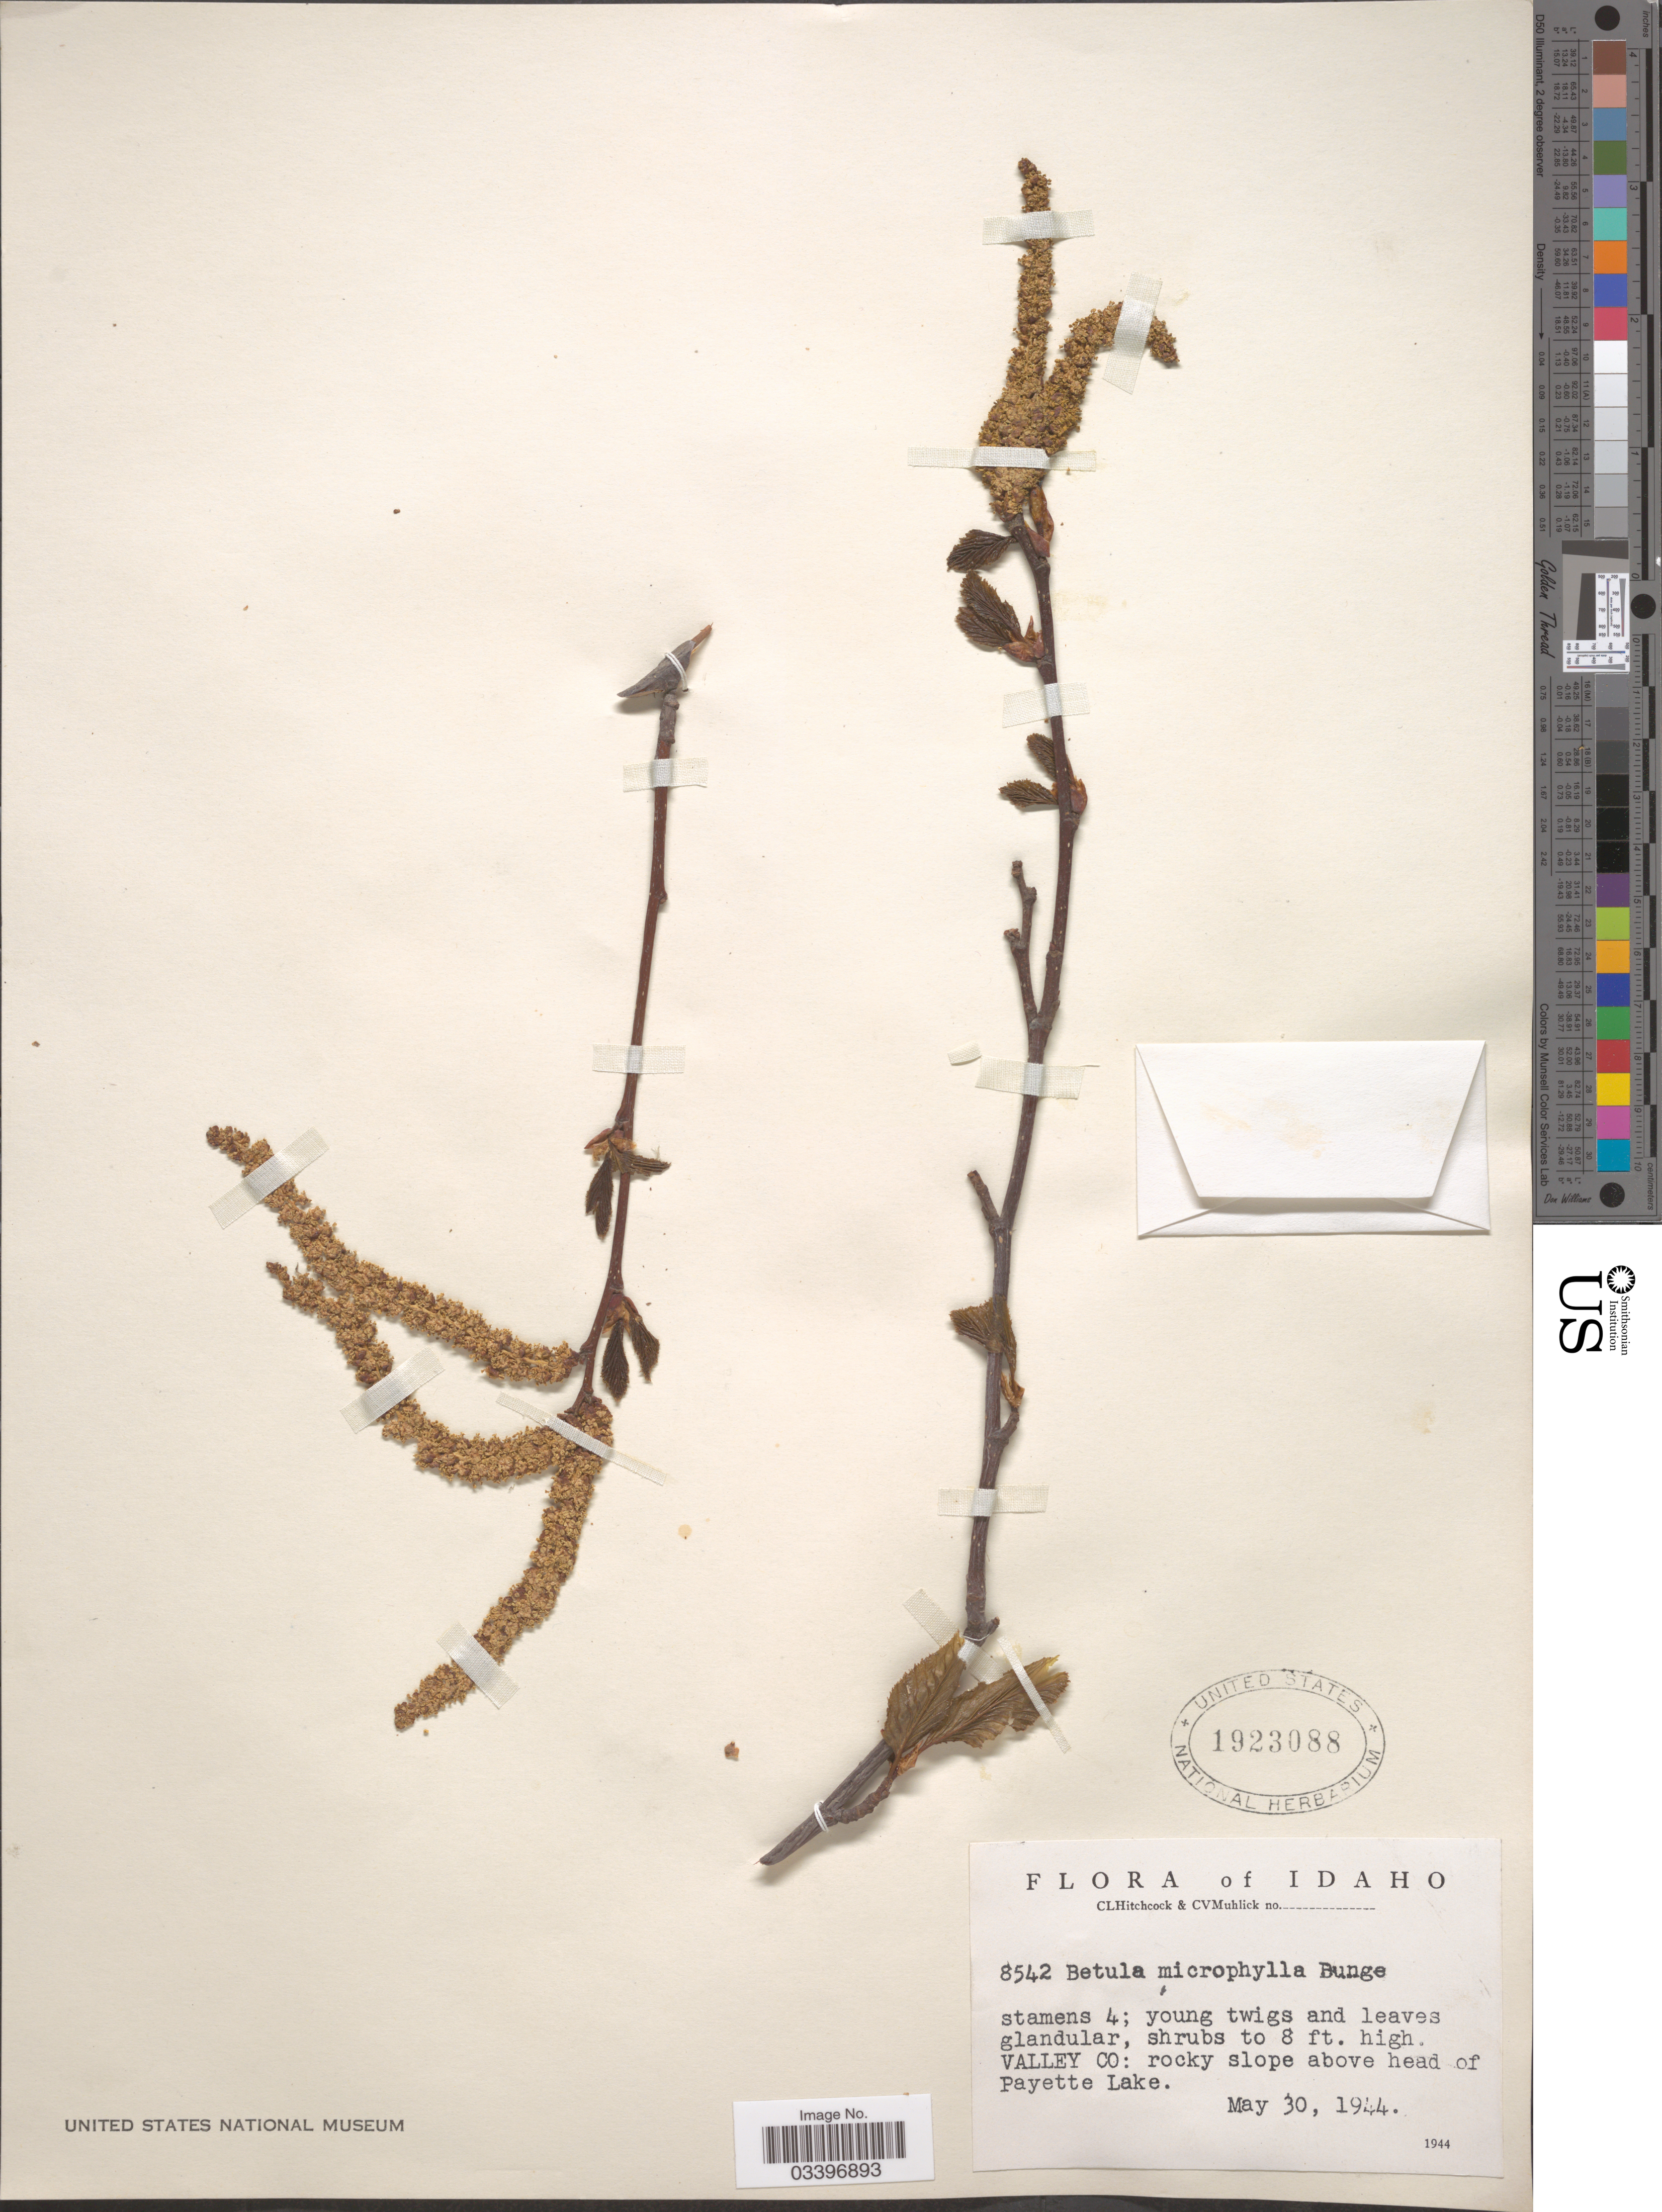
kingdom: Plantae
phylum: Tracheophyta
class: Magnoliopsida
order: Fagales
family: Betulaceae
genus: Betula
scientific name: Betula sp.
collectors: C. L. Hitchcock & C. V. Muhlick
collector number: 8542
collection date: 1944-05-30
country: United States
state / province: Idaho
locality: Valley Co: rocky slope above head of Payette Lake.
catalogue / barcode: US 1923088